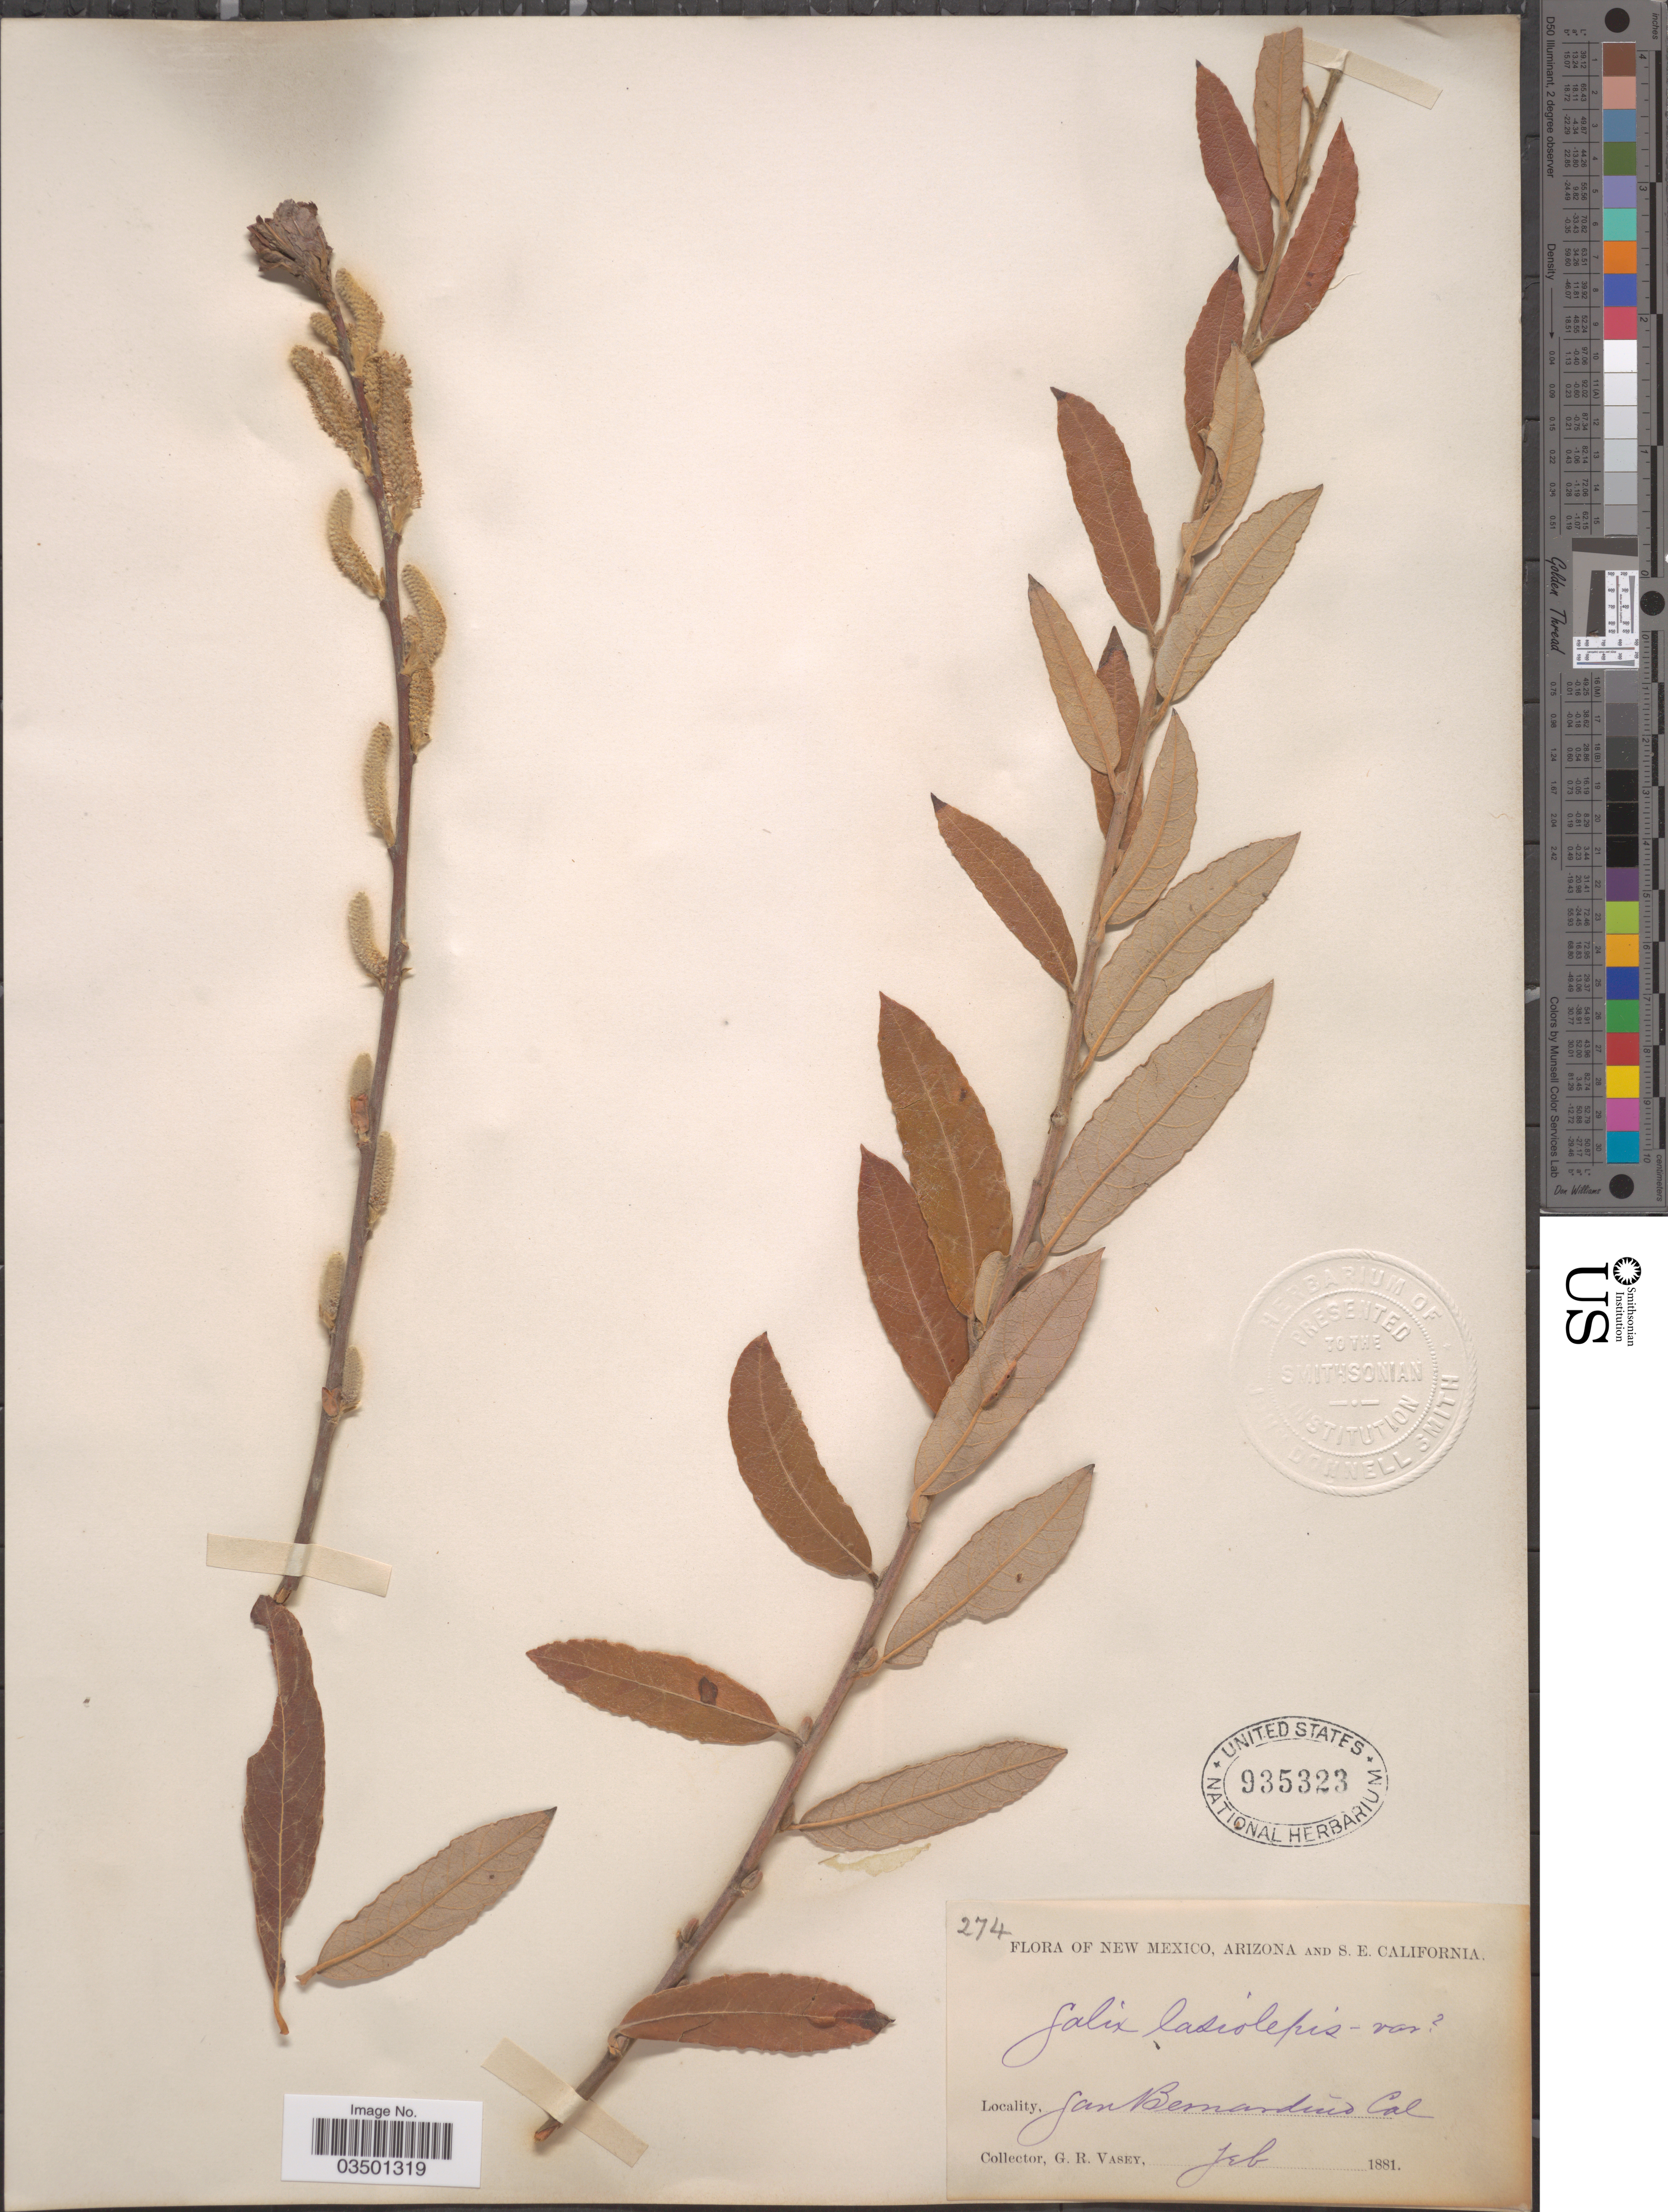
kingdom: Plantae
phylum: Tracheophyta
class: Magnoliopsida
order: Malpighiales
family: Salicaceae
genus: Salix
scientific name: Salix lasiolepis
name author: Benth.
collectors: G. R. Vasey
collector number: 274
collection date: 1881-02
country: United States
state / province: California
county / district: San Bernardino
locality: S. E. California. San Bernardino.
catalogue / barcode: US 935323